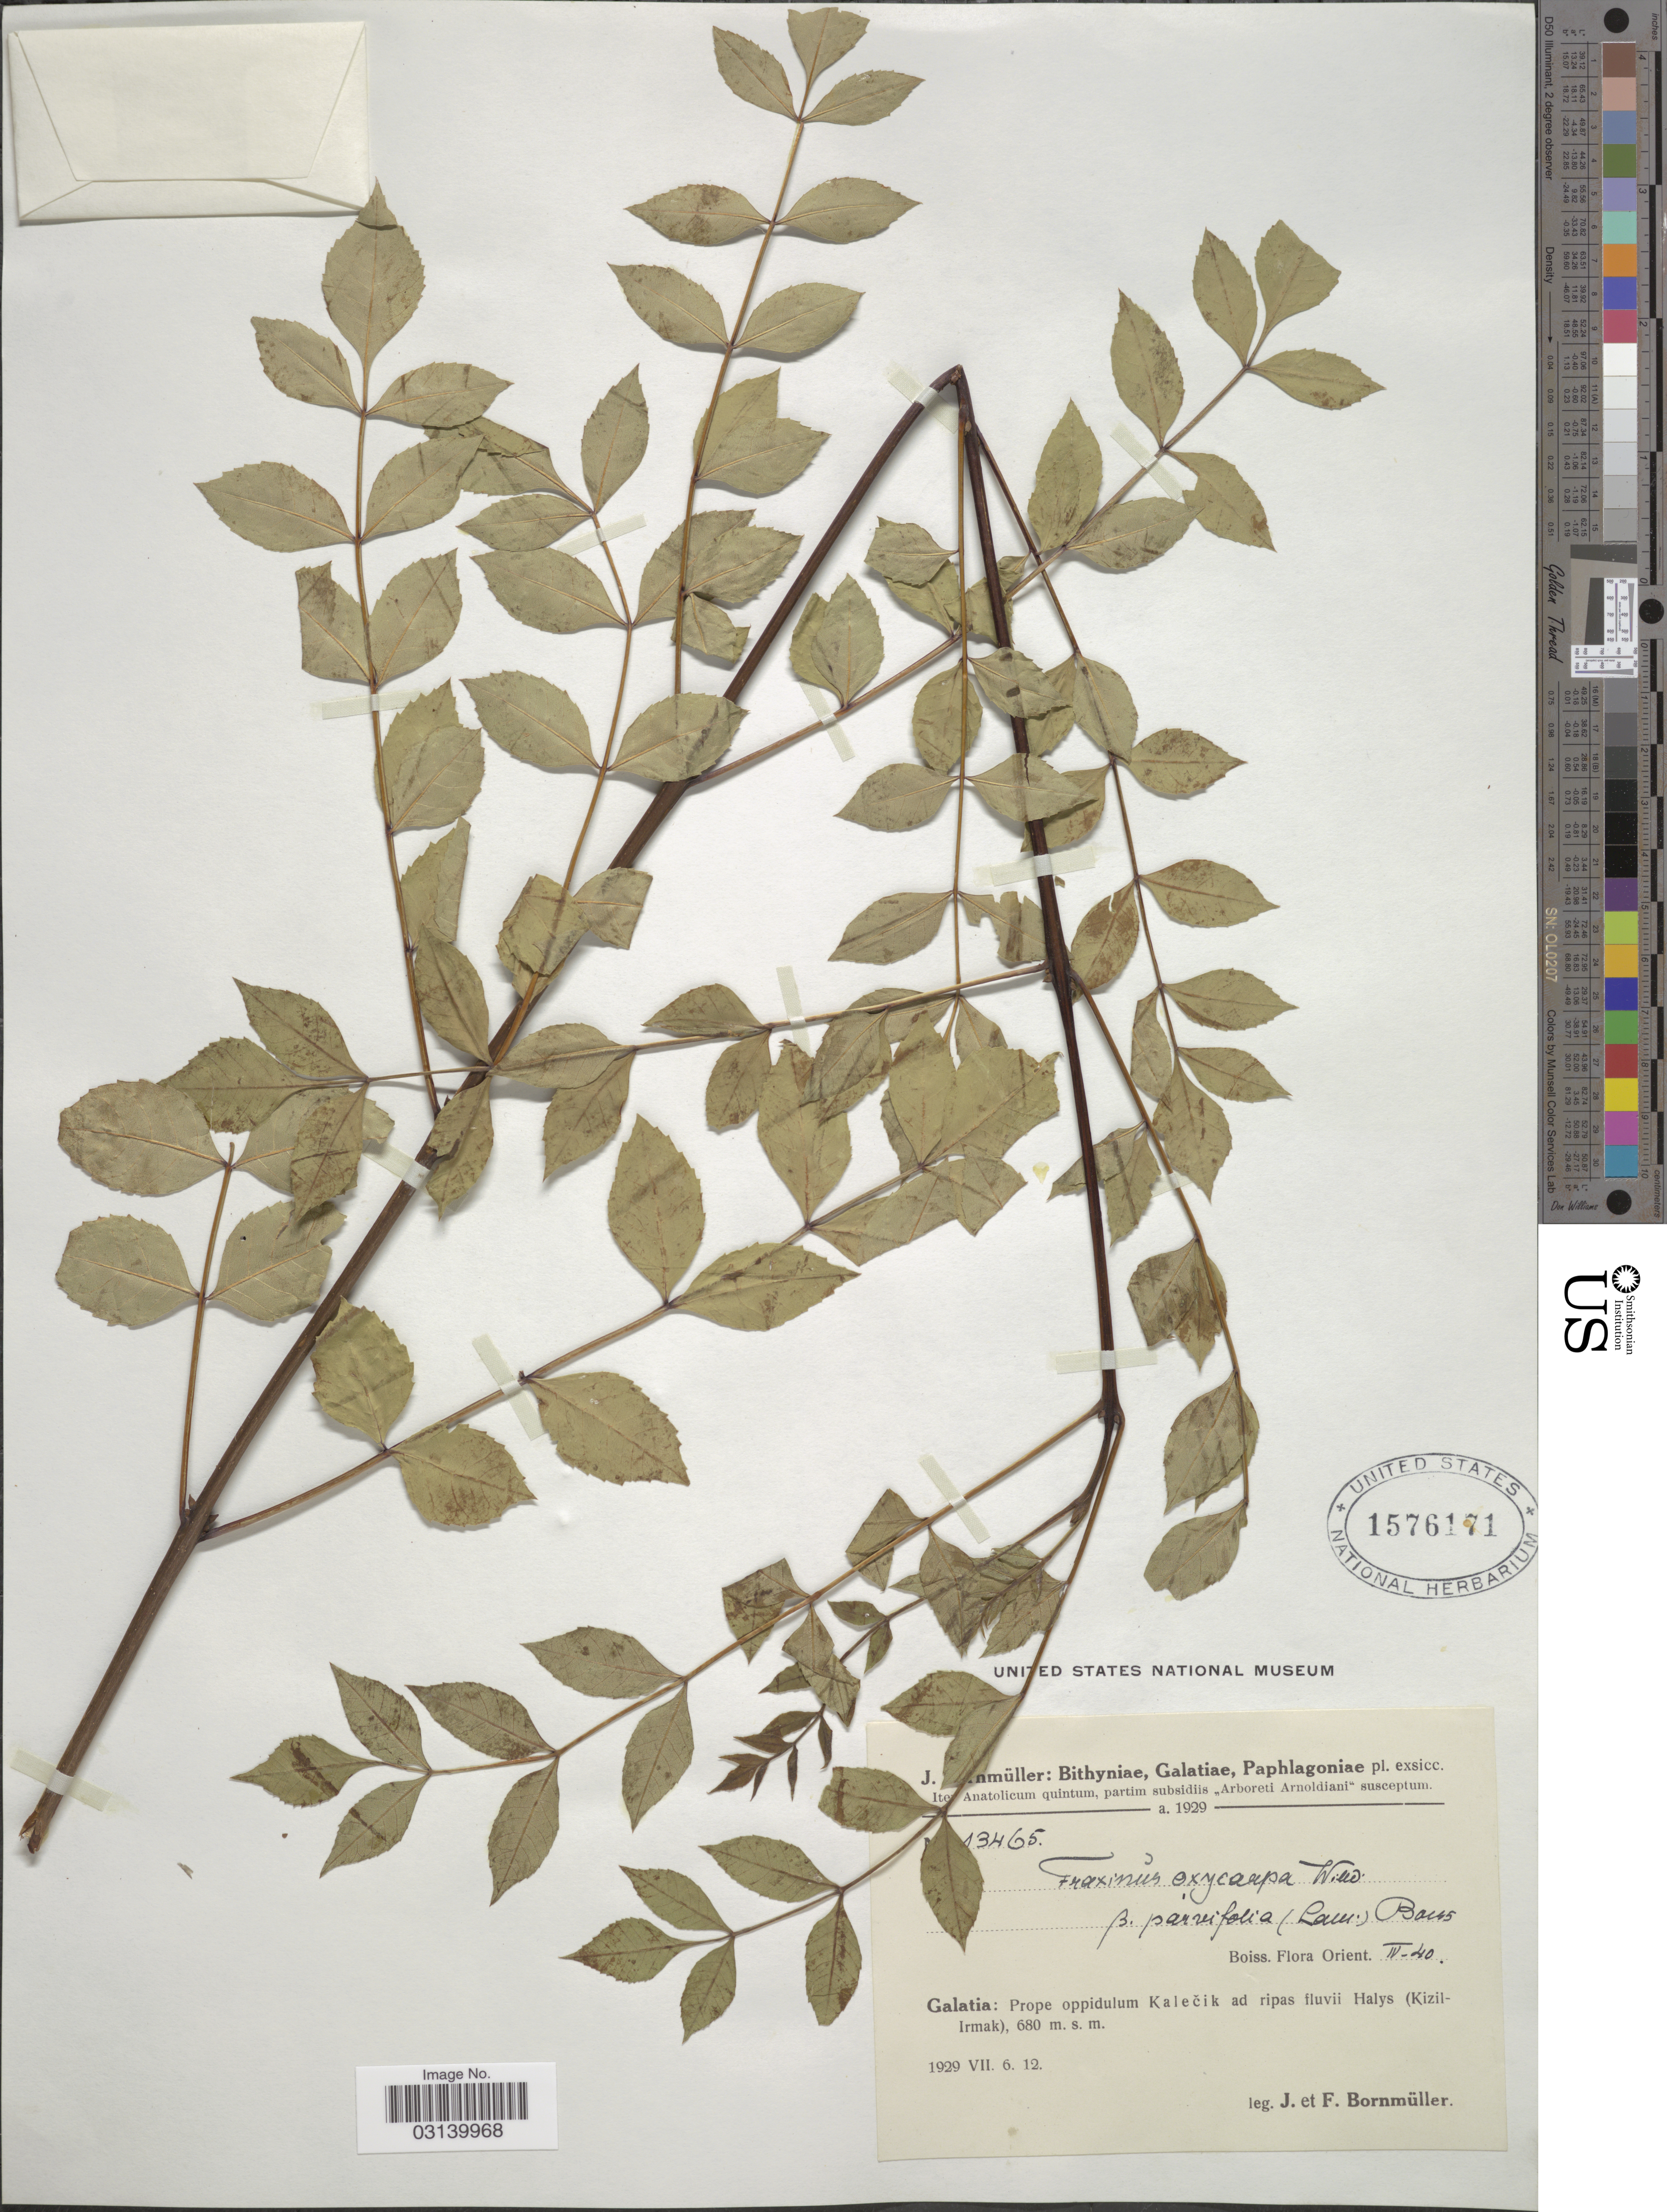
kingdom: Plantae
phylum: Tracheophyta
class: Magnoliopsida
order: Lamiales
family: Oleaceae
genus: Fraxinus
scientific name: Fraxinus oxycarpa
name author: Willd.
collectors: J. Bornmüller & F. Bornmüller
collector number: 13465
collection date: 1929-07-06/1929-07-12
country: Turkey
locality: Galatia: Prope oppidulum Kalečik ad ripas fluvii Halys (Kizil-Irmak).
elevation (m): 680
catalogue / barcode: US 1576171